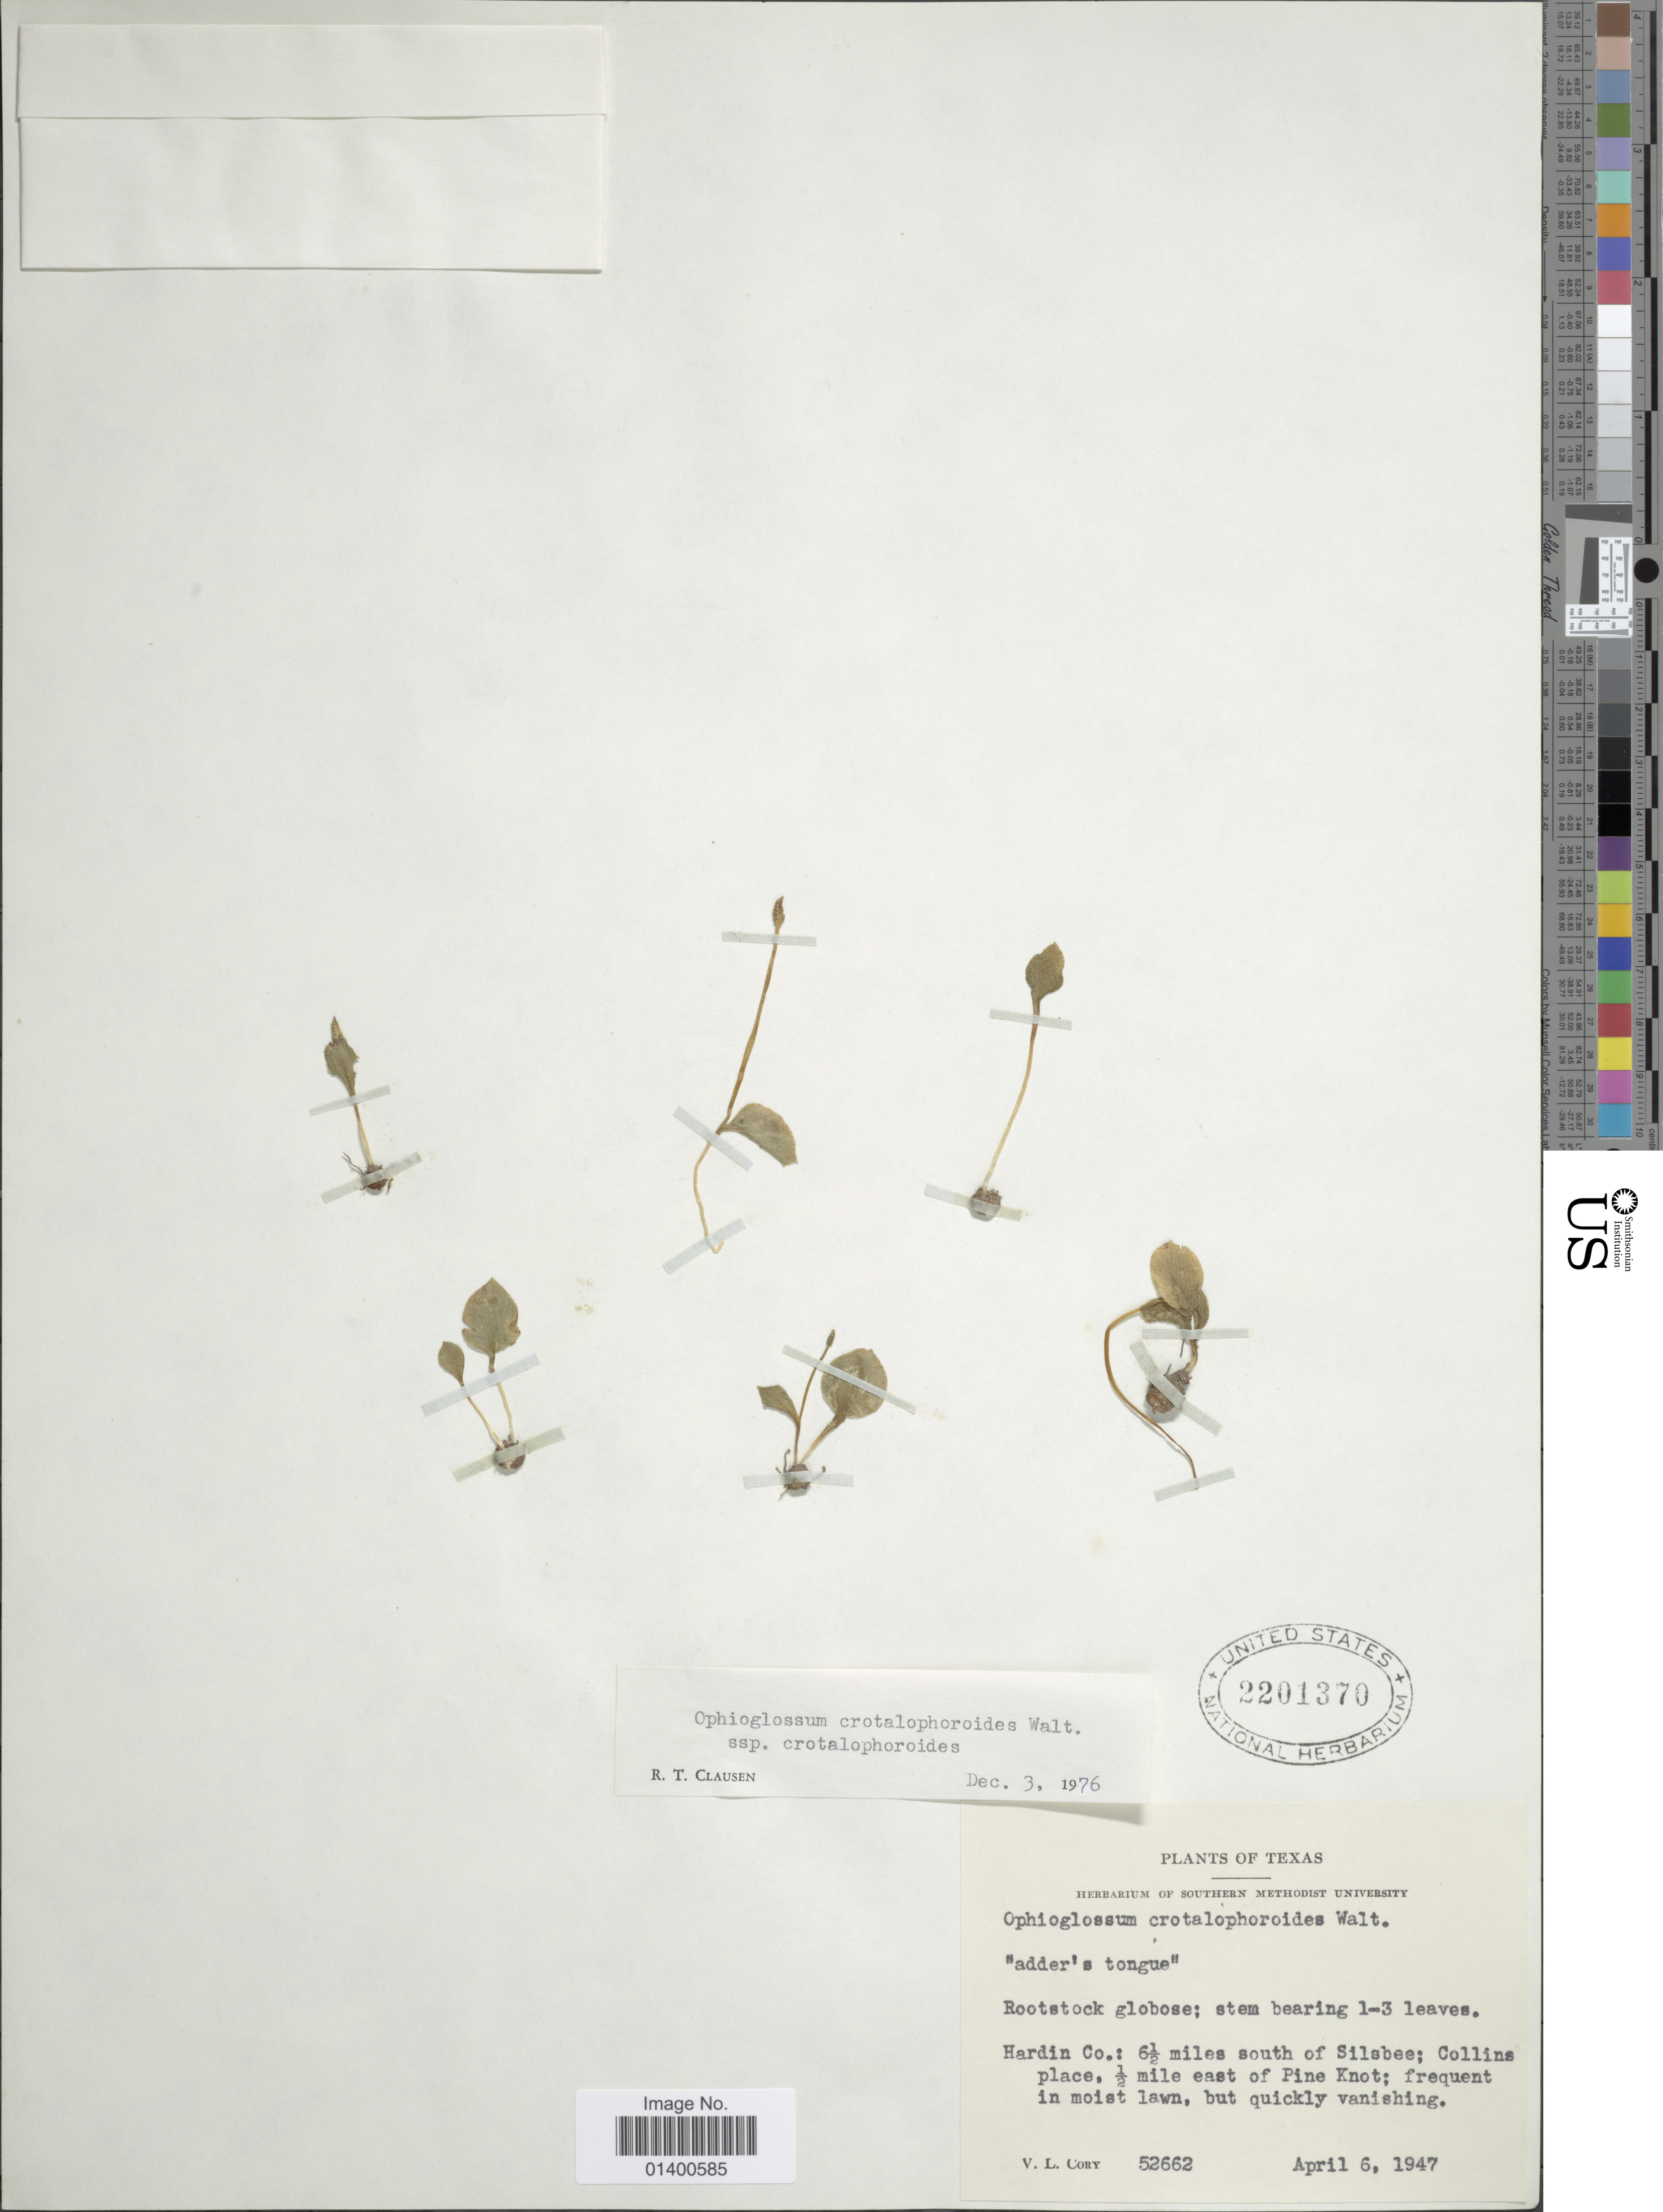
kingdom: Plantae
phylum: Tracheophyta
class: Polypodiopsida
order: Ophioglossales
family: Ophioglossaceae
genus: Ophioglossum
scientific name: Ophioglossum crotalophoroides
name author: Walter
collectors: V. Cory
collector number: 52662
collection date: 1947-04-06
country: United States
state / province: Texas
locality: Hardin Co. 6½ miles south of Silsbee; Collins place, ½ mile east of Pine Knot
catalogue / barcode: US 2201370